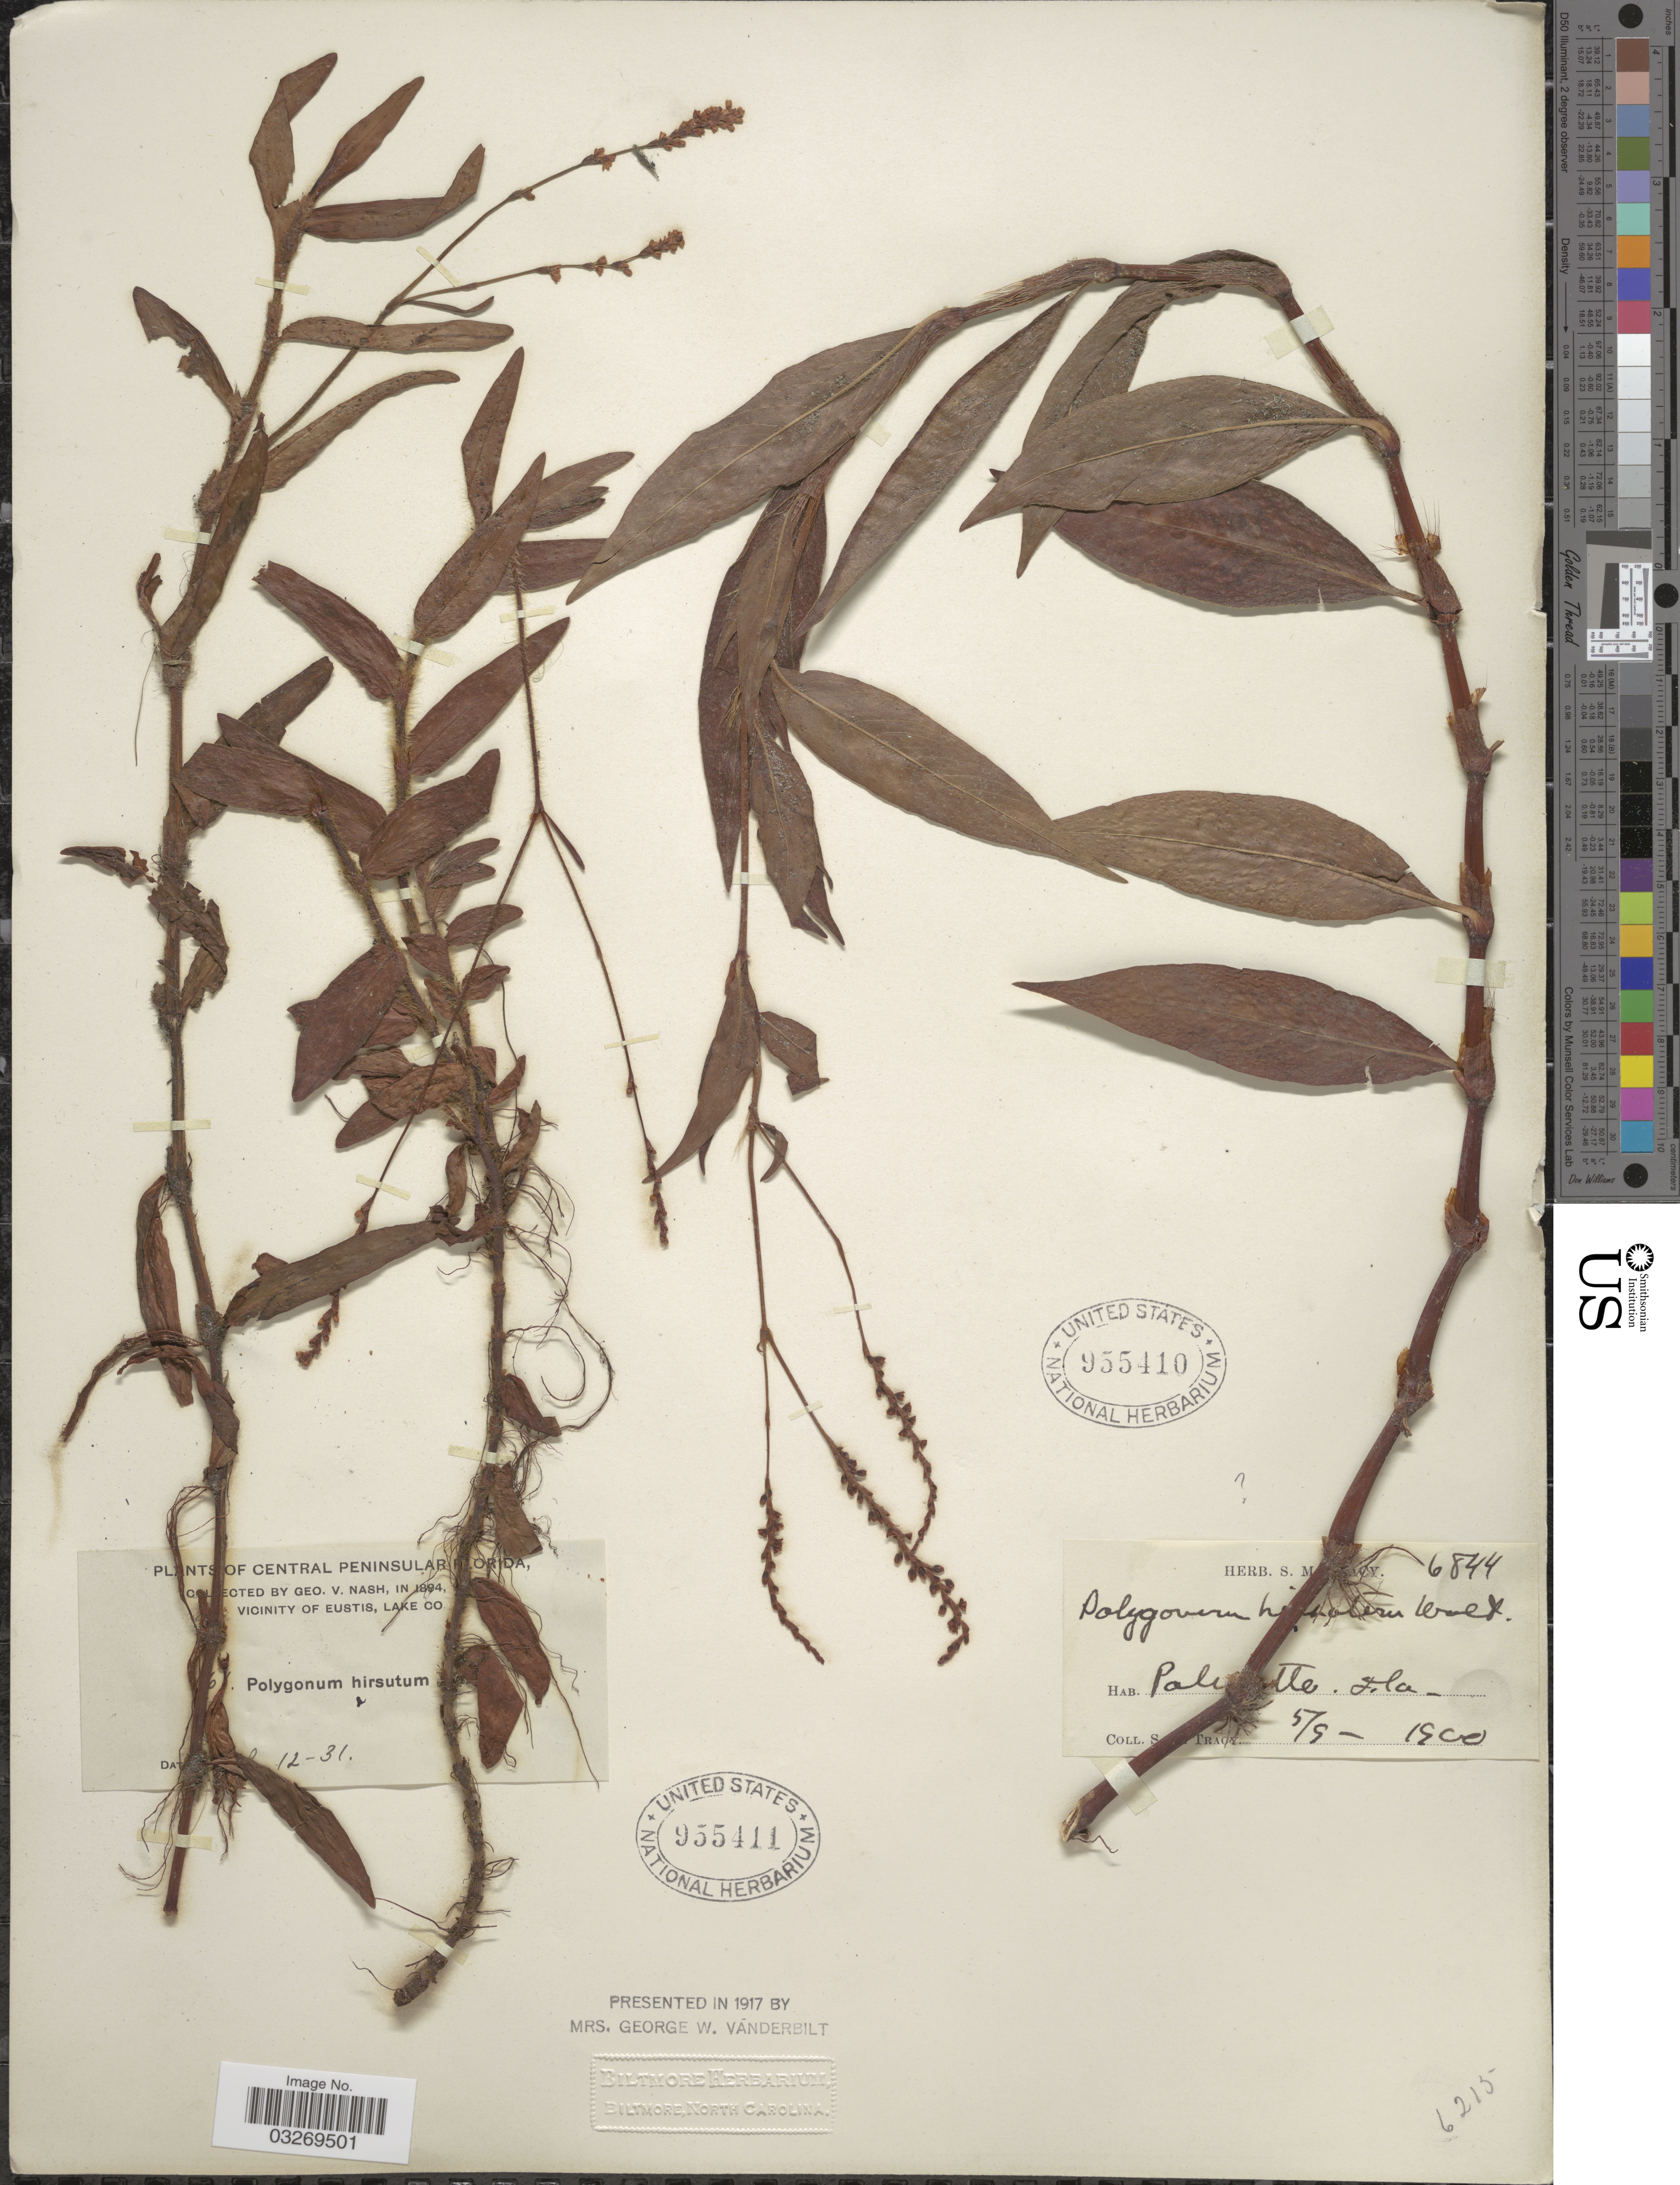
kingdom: Plantae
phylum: Tracheophyta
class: Magnoliopsida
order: Caryophyllales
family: Polygonaceae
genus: Polygonum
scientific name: Polygonum hirsutum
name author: Walter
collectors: G. V. Nash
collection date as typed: !-12-31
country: United States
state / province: Florida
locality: Central Peninsula Florida, Vicinity of Eustis, Lake Co.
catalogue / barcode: US 955411-2